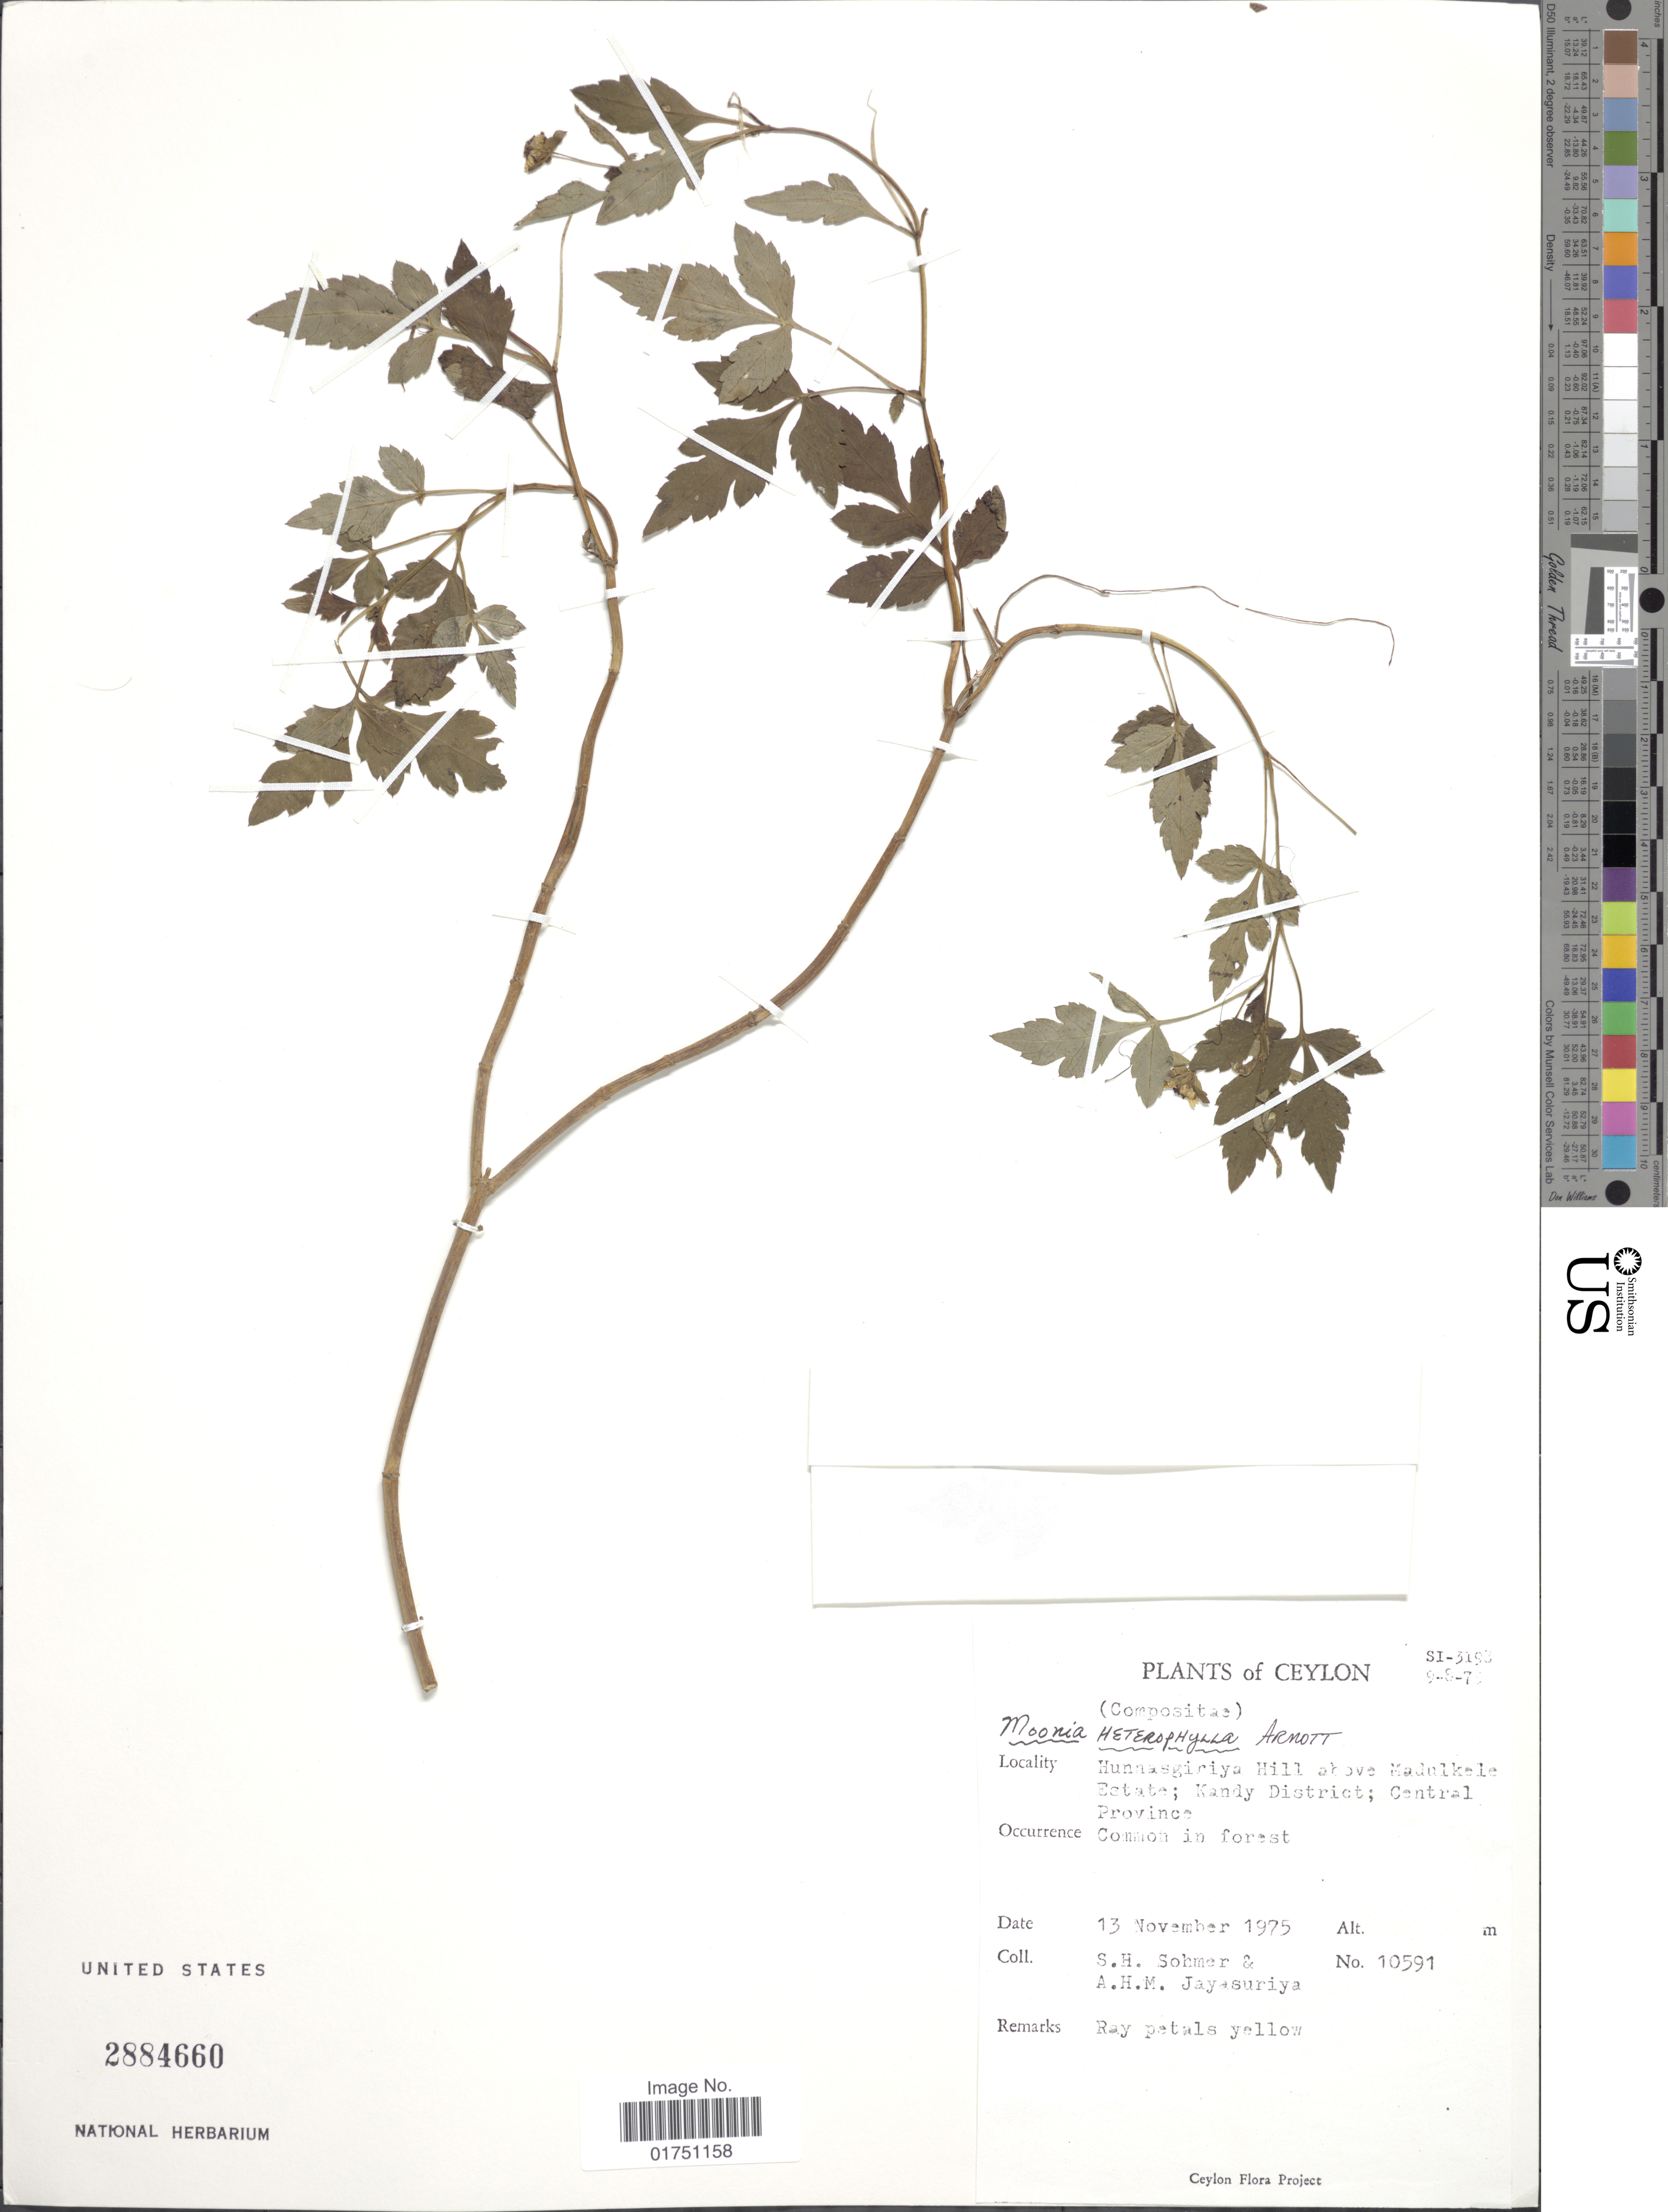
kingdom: Plantae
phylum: Tracheophyta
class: Magnoliopsida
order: Asterales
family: Asteraceae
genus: Moonia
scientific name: Moonia heterophylla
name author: Arn.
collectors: S. H. Sohmer & A. H. Jayasuriya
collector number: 10591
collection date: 1975-11-13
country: Sri Lanka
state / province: Central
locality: Ceylon. Hunnasgiriya Hill above Madulkele Estate; Kandy District; Central Province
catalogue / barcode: US 2884660